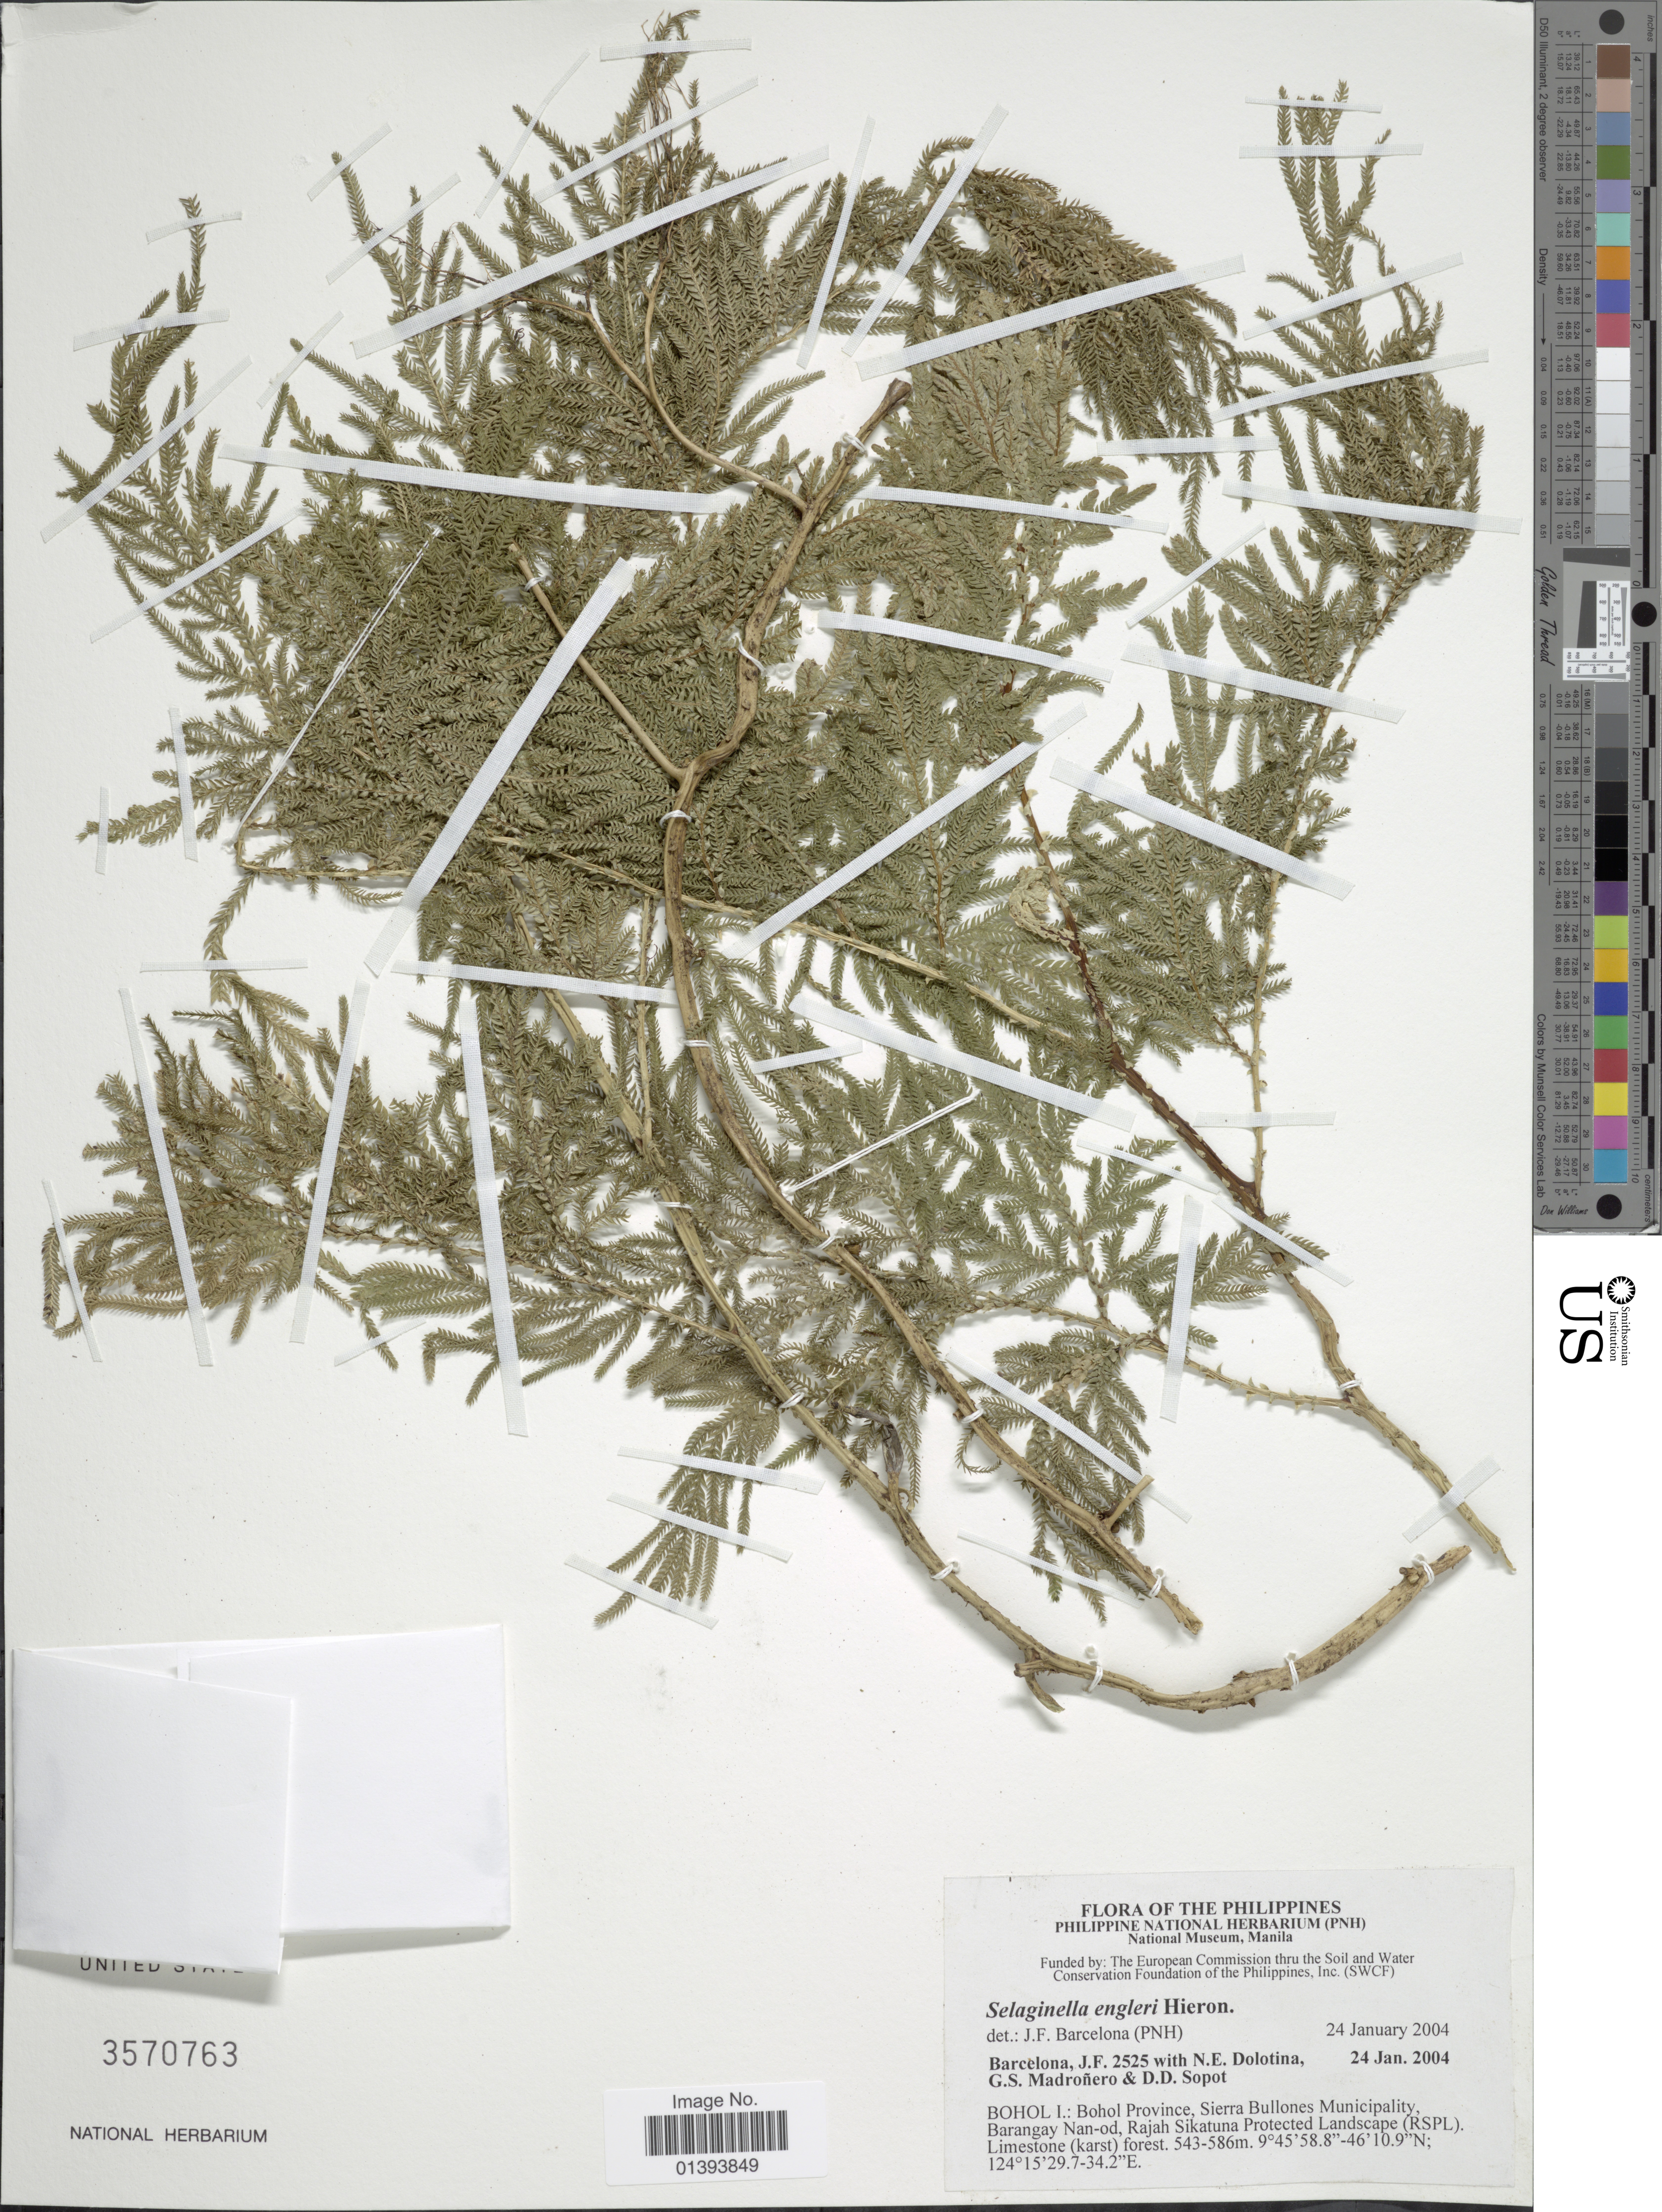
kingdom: Plantae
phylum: Tracheophyta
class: Lycopodiopsida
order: Selaginellales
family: Selaginellaceae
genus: Selaginella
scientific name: Selaginella engleri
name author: Hieron.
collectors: J. F. Barcelona, N. Dolotina, G. Madroñero & D. Sopot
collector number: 2525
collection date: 2004-01-24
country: Philippines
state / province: Central Visayas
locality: Bohol I.: Bohol Province, Sierra Bullones Municipality, Barangay Nan-od, Rajah Sikatuna Protected Landscape (RSPL) limestone (karst) forest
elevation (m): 543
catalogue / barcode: US 3570763